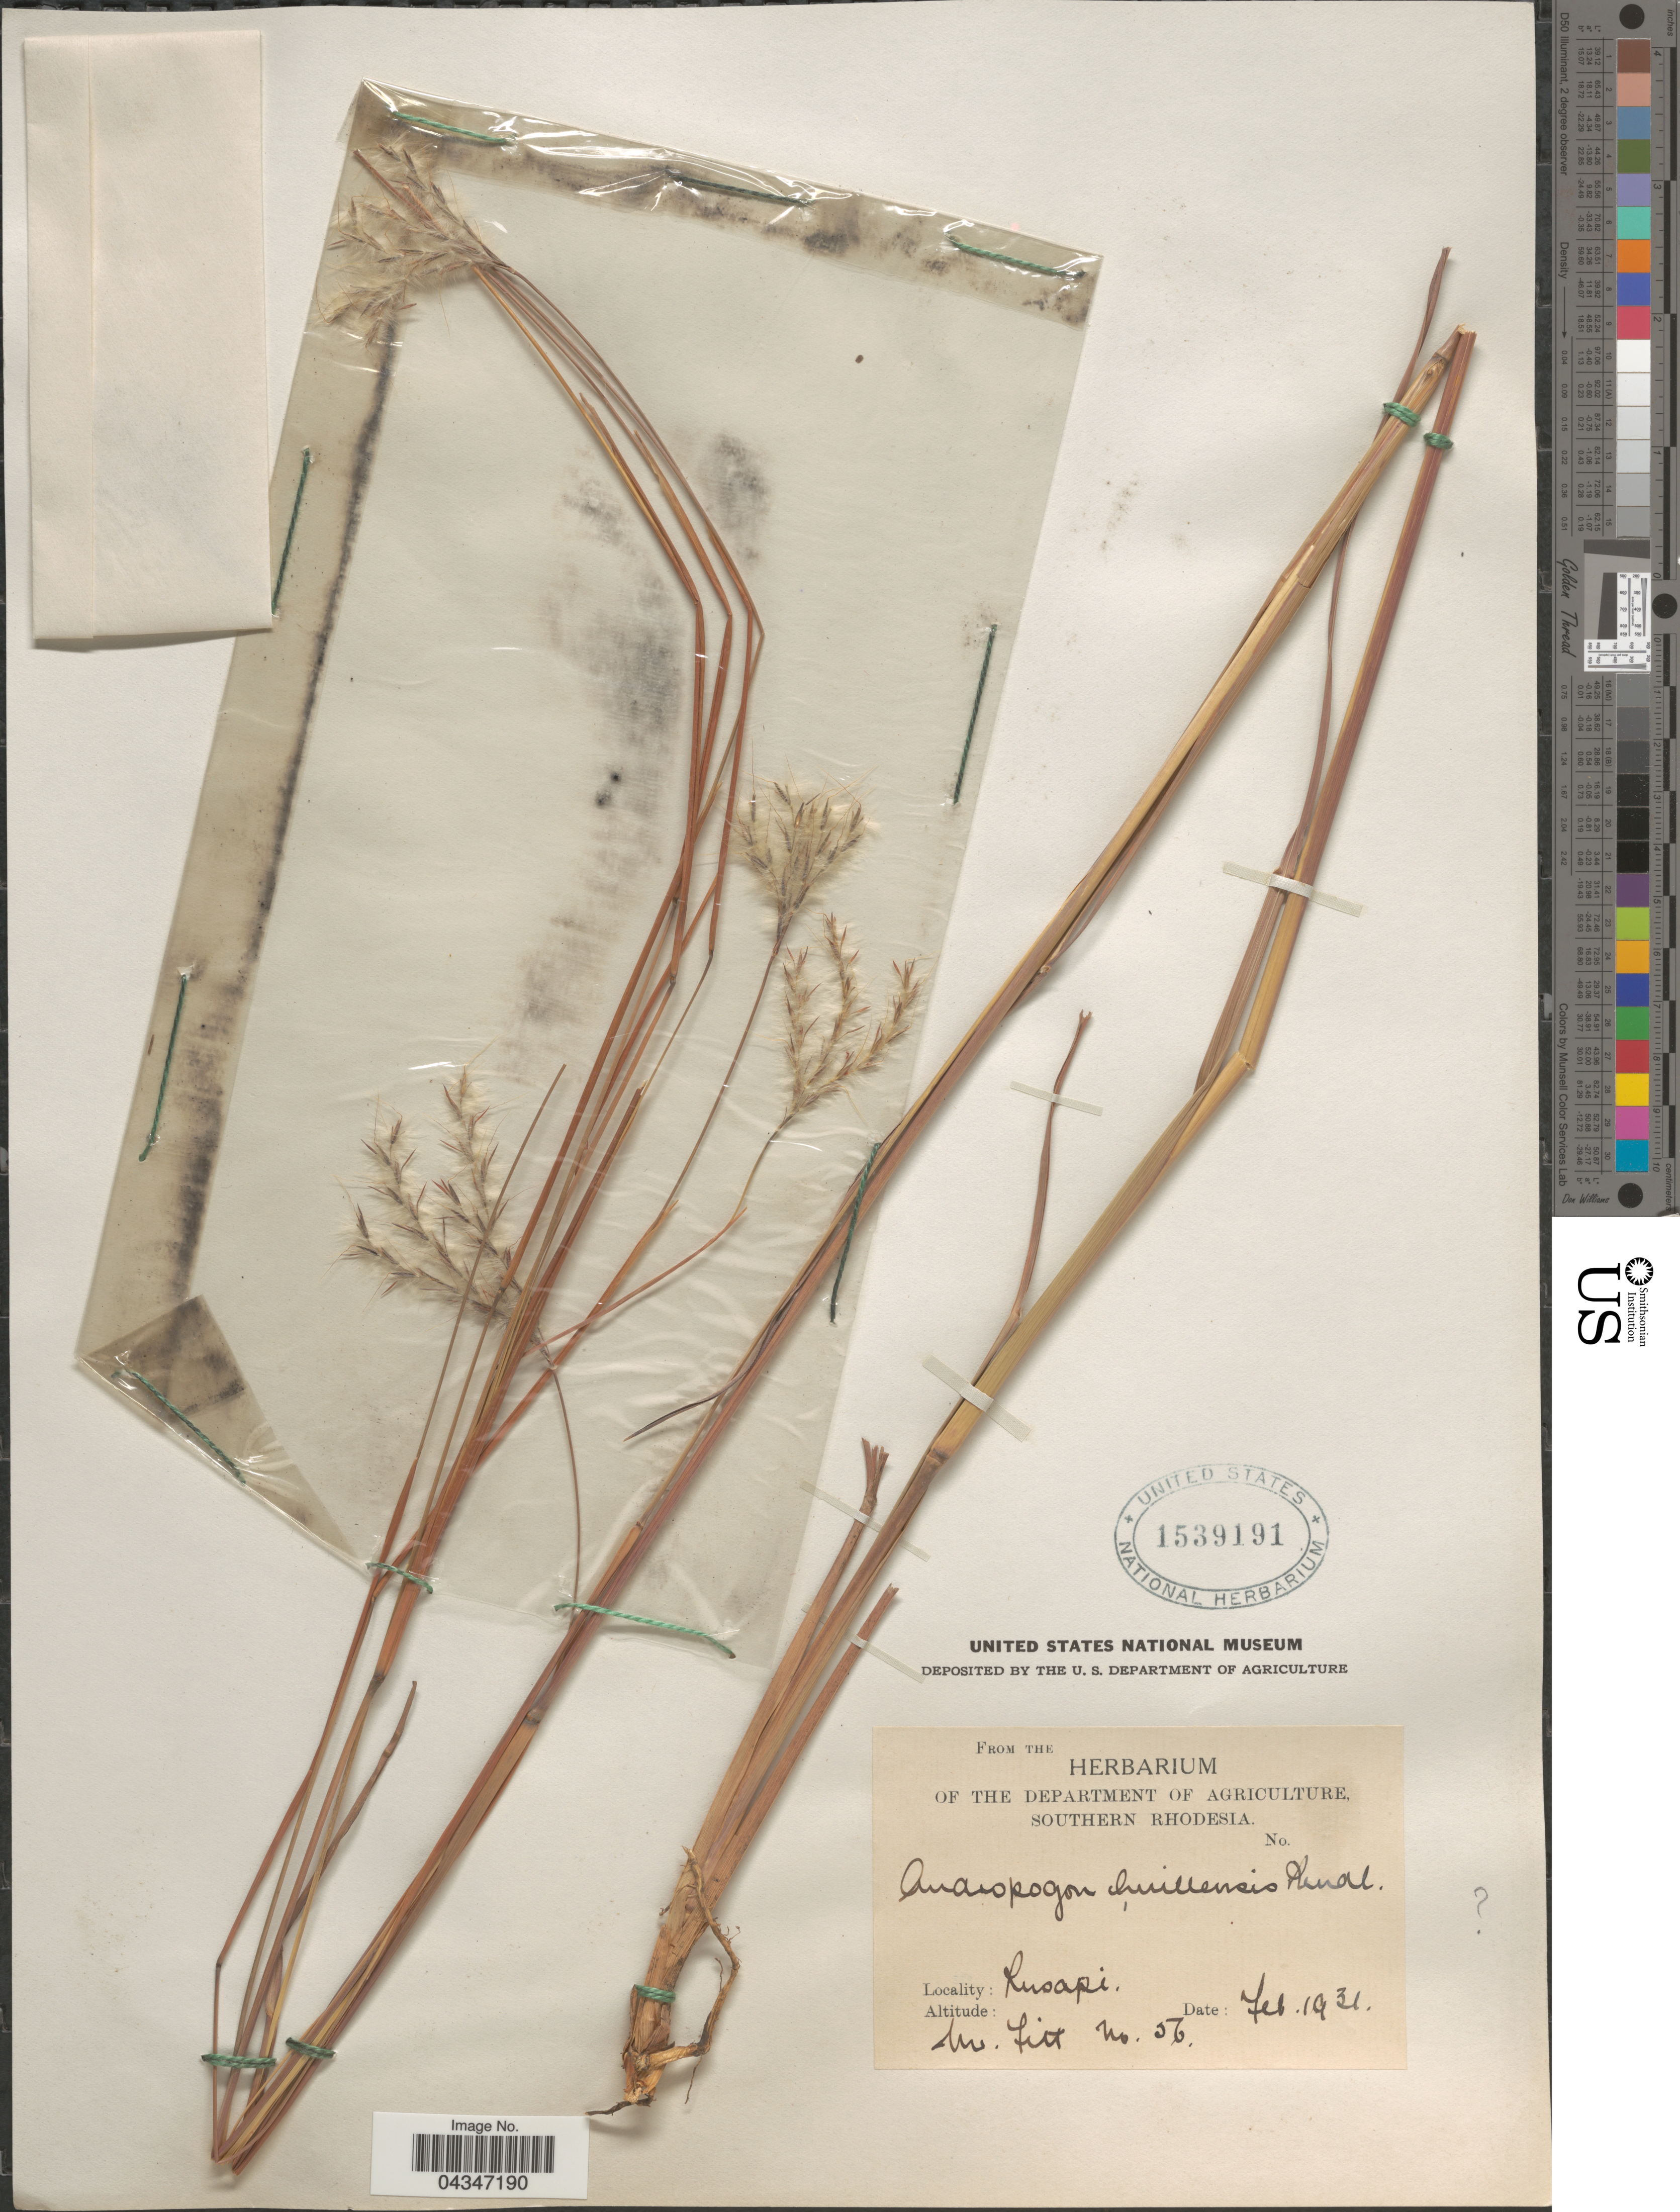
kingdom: Plantae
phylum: Tracheophyta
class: Liliopsida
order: Poales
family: Poaceae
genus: Andropogon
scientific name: Andropogon eucomus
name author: Nees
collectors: -. Fitt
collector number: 56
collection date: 1931-02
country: Zimbabwe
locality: Rusapi.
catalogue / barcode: US 1539191